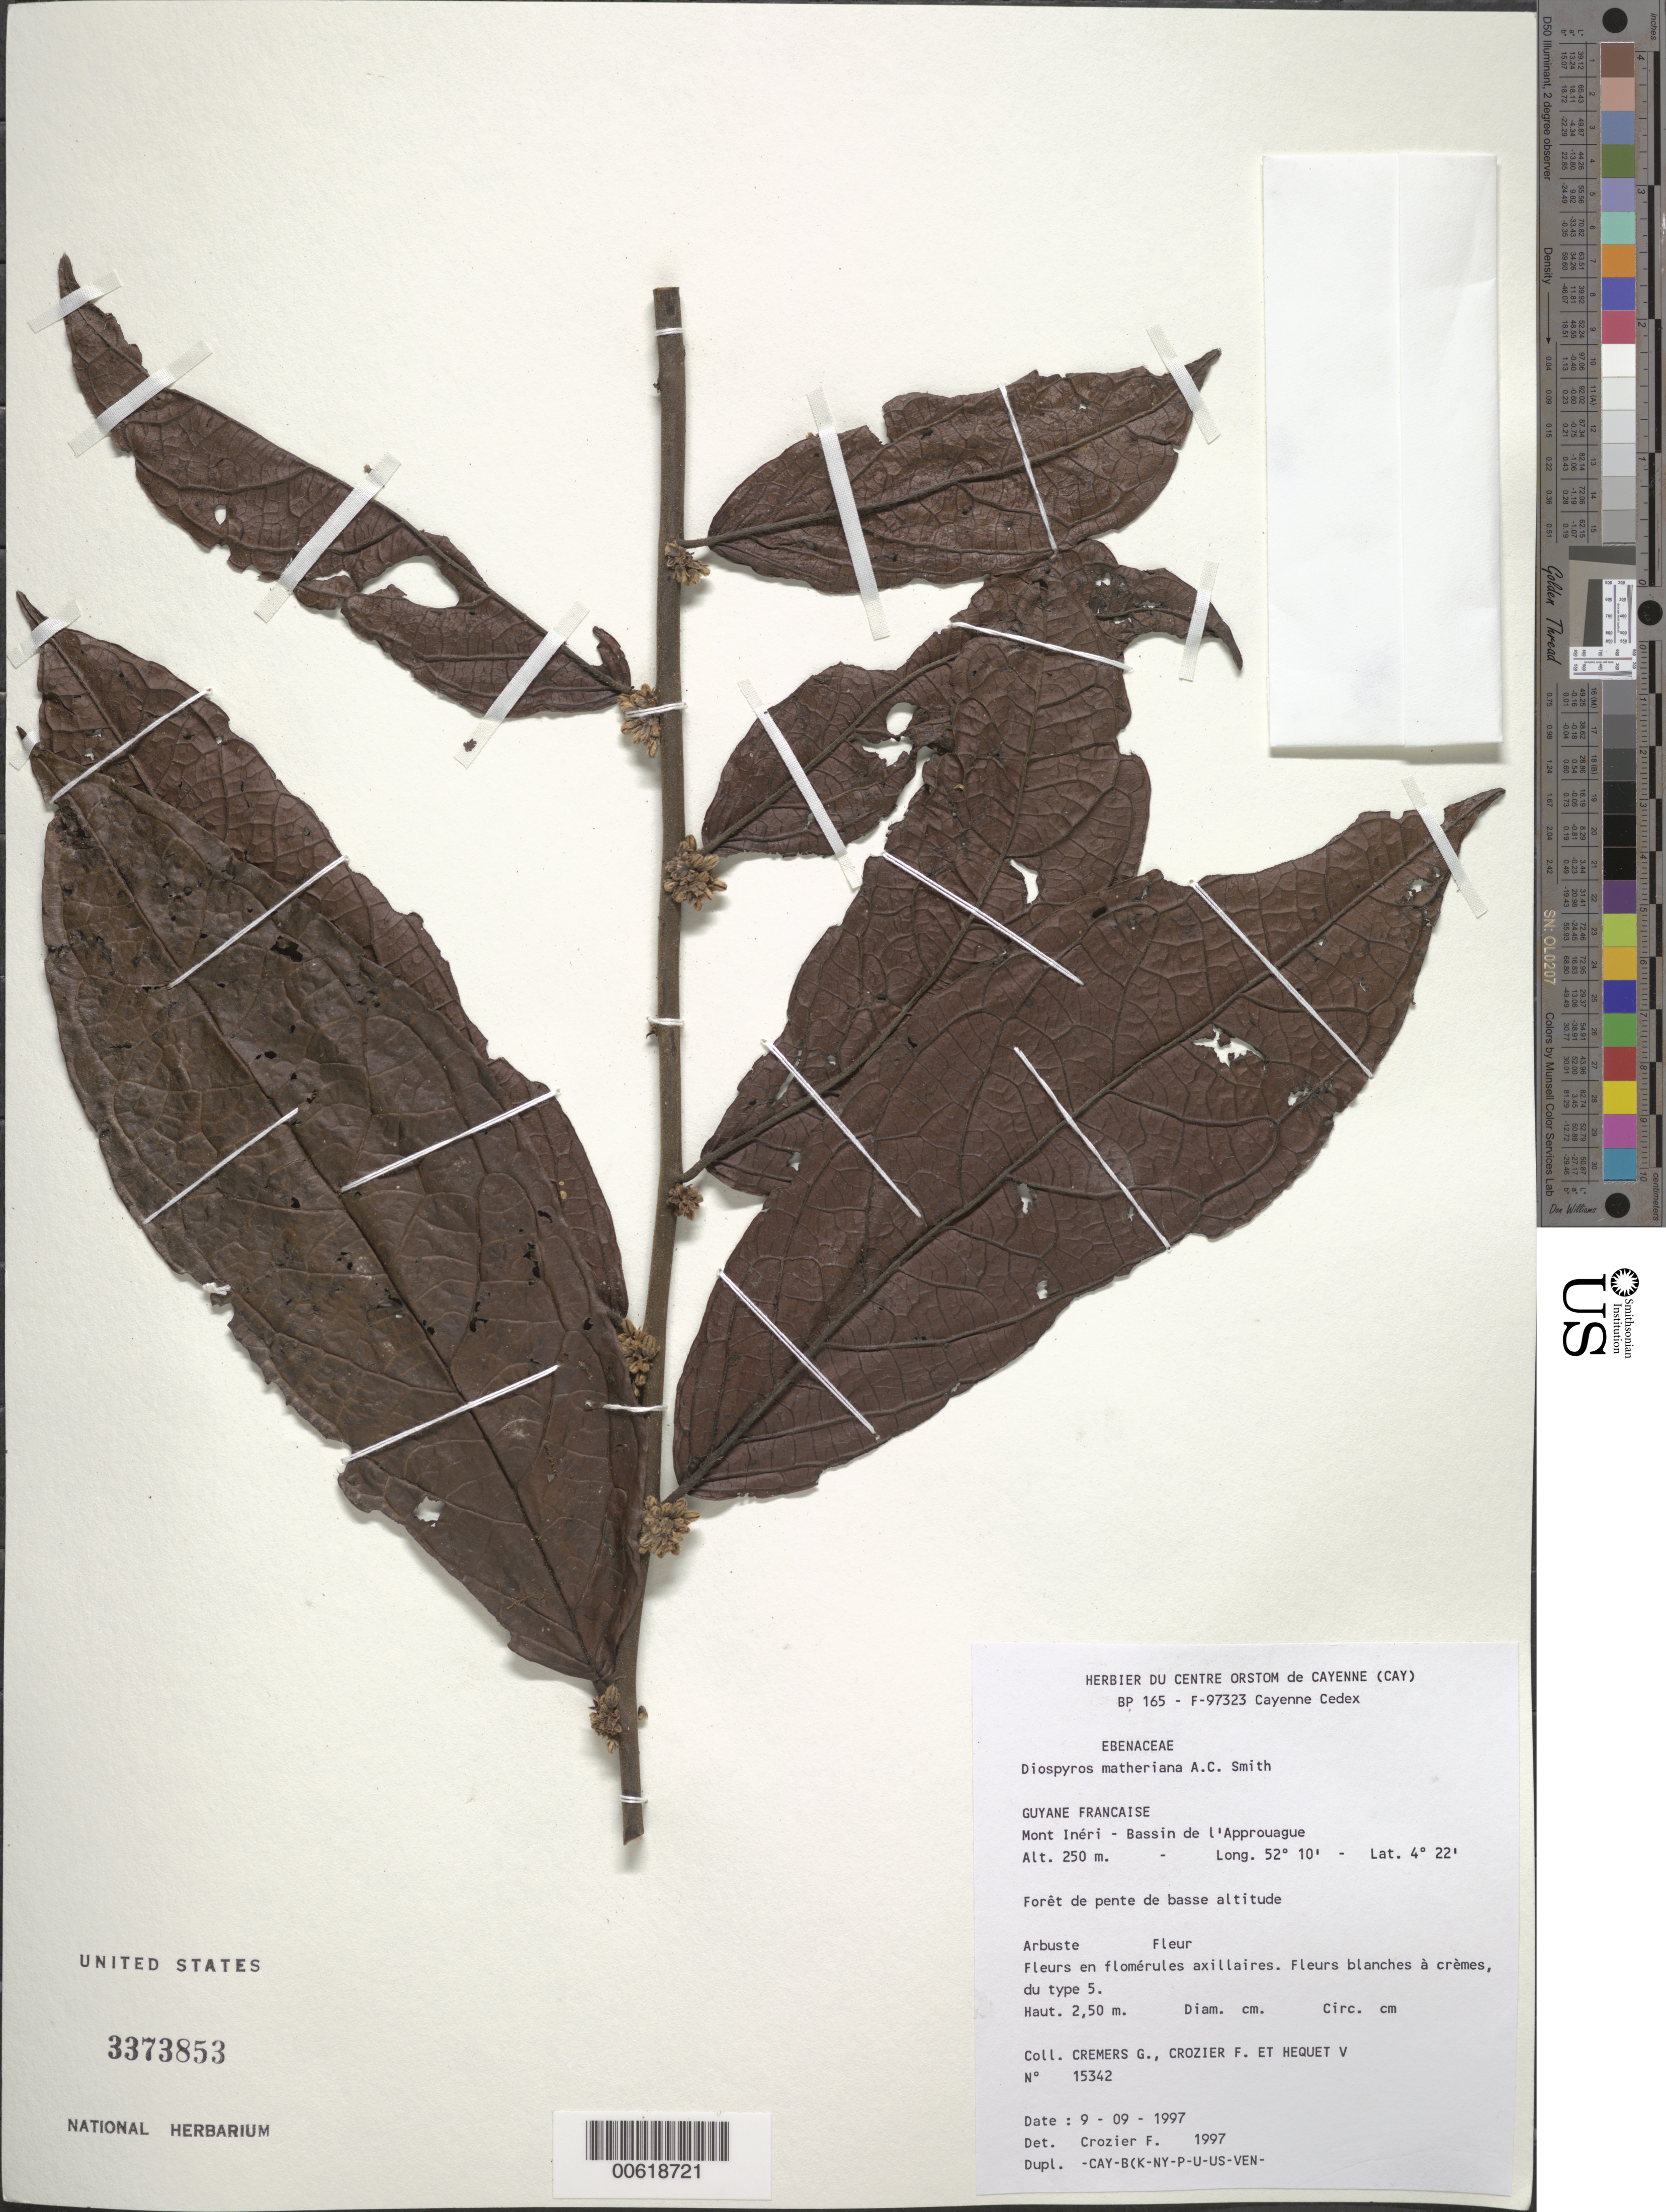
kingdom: Plantae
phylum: Tracheophyta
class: Magnoliopsida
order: Ericales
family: Ebenaceae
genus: Diospyros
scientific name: Diospyros matheriana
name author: A.C. Sm.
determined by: Crozier, F.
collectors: G. Cremers, F. Crozier & V. Hequet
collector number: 15342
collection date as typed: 9-Sep-97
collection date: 1997-09-09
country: French Guiana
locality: Mont Inéri, Bassin de l'Approuague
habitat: Low primary forest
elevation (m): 250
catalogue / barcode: US 3373853